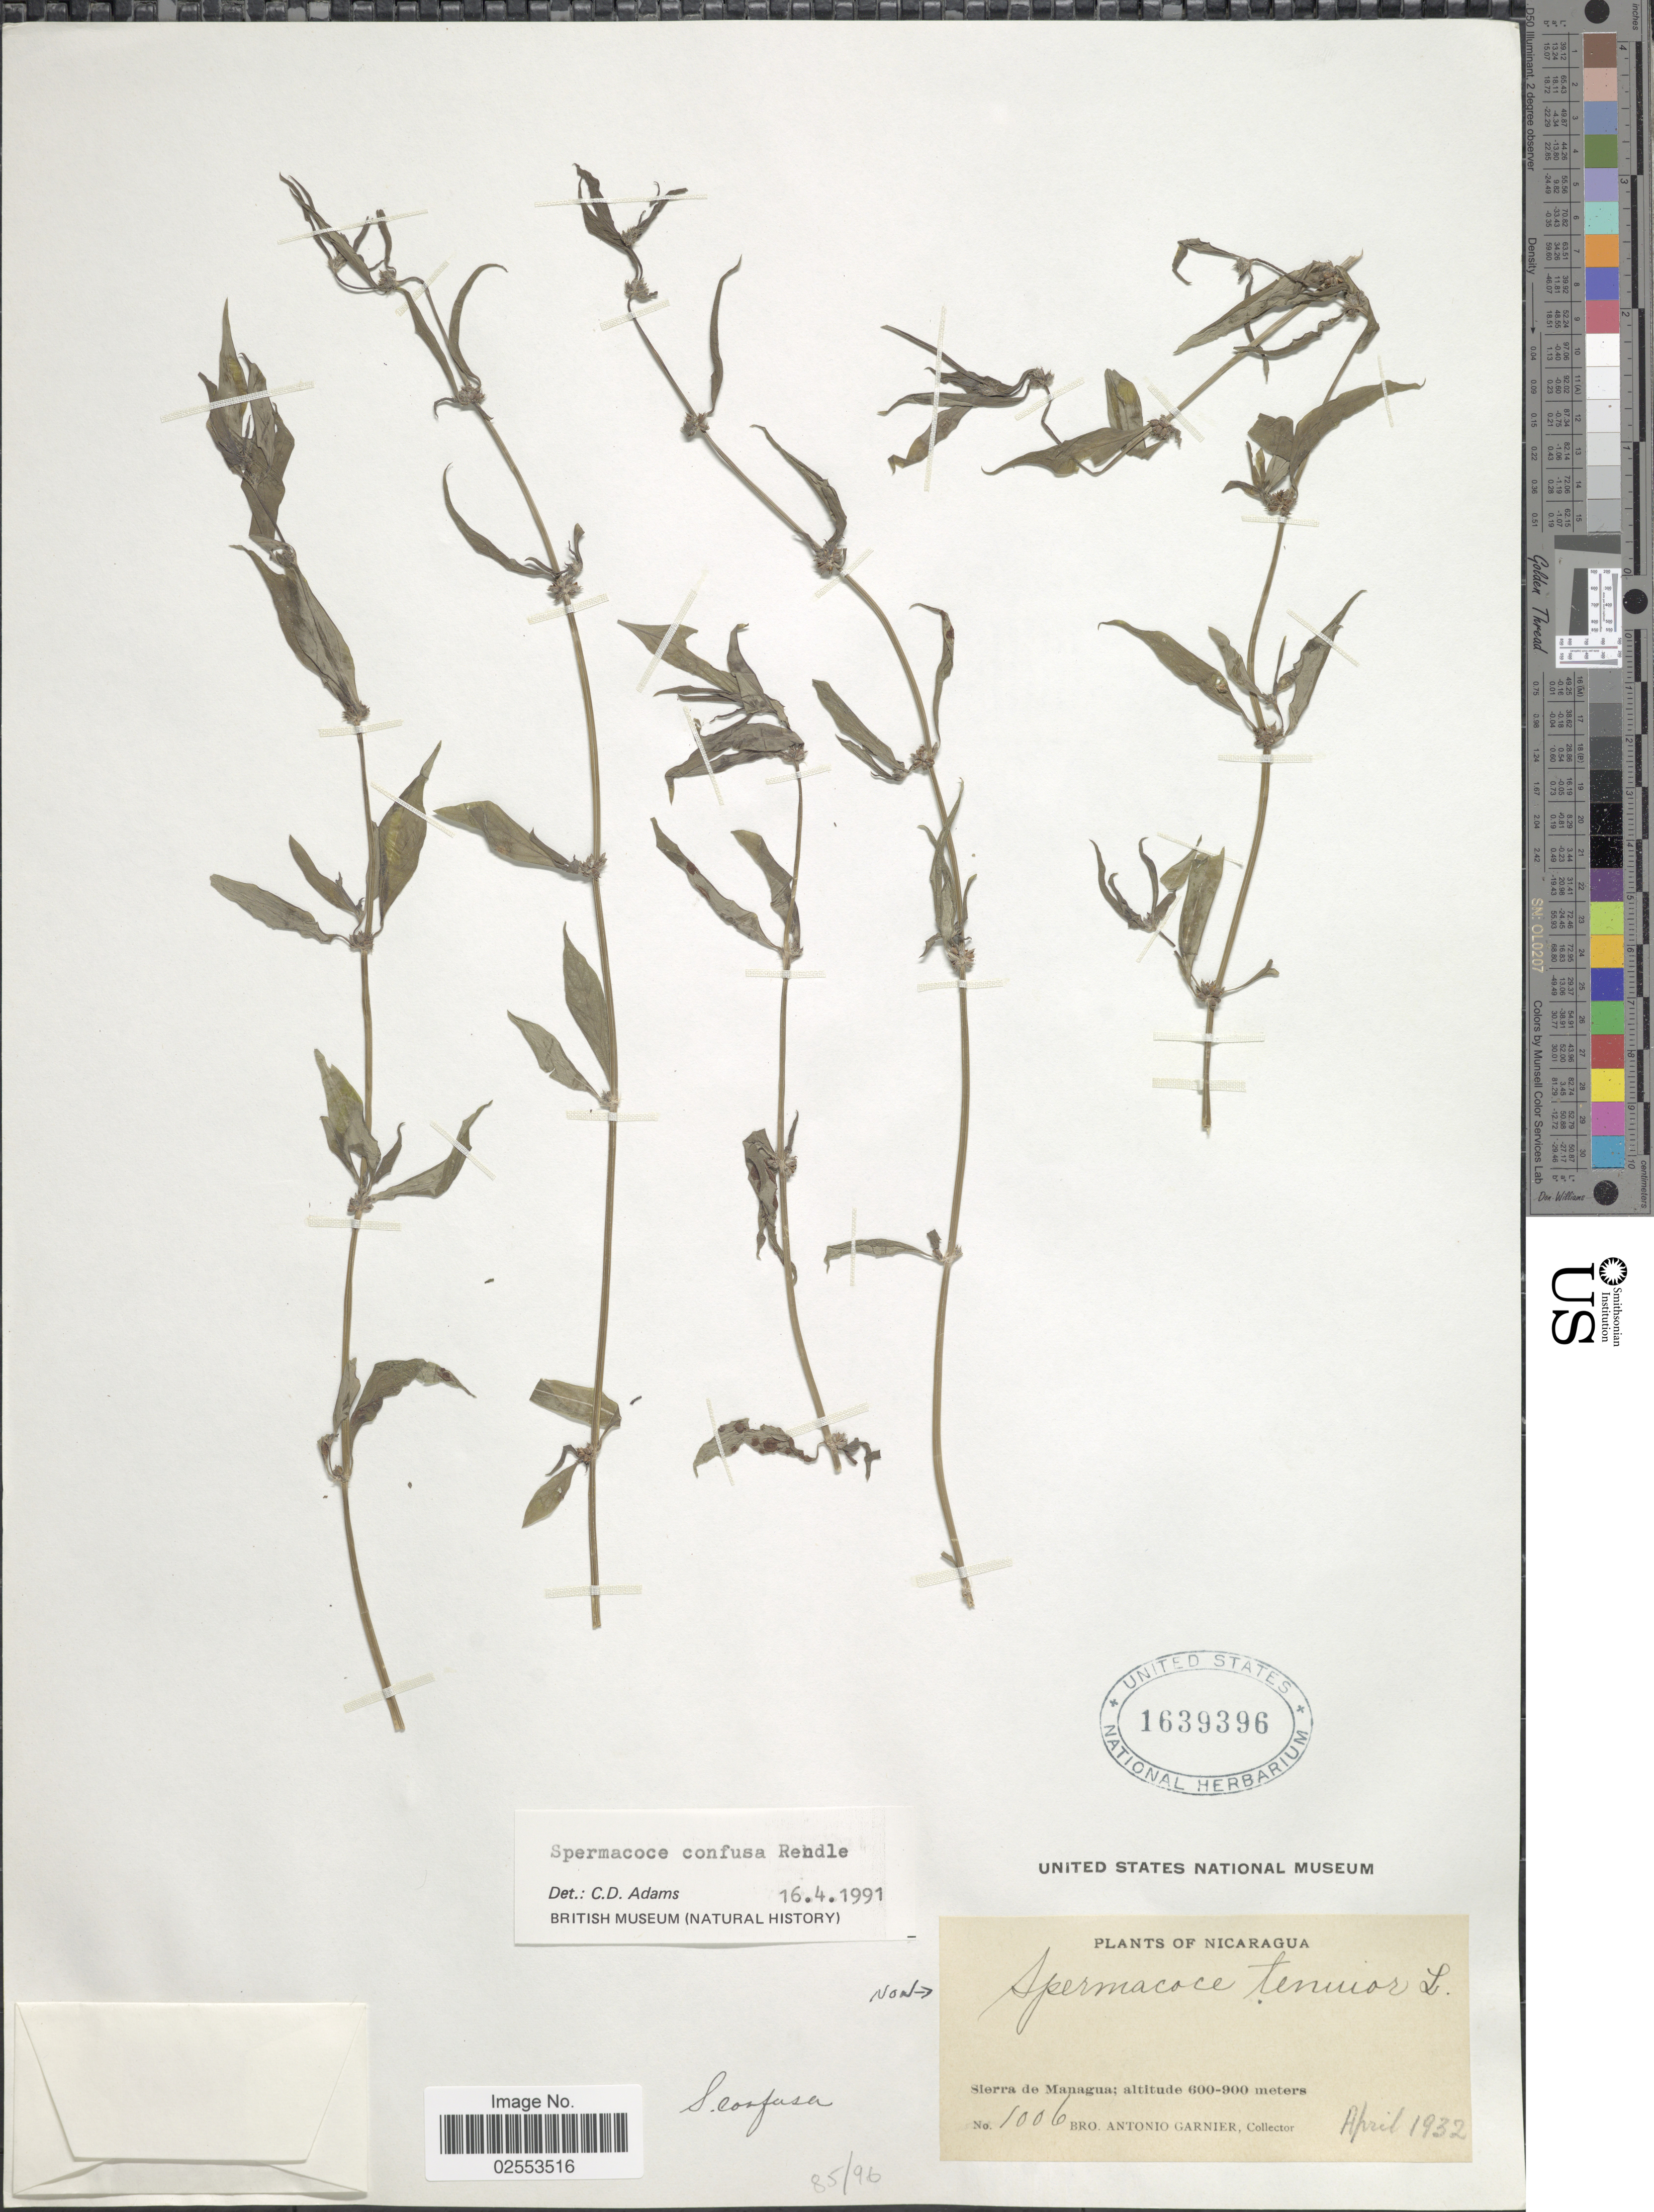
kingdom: Plantae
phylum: Tracheophyta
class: Magnoliopsida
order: Gentianales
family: Rubiaceae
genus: Spermacoce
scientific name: Spermacoce confusa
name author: Rendle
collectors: Bro. A. Garnier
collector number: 1006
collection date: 1932-04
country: Nicaragua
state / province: Managua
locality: Sierra de Managua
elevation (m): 600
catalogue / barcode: US 1639396